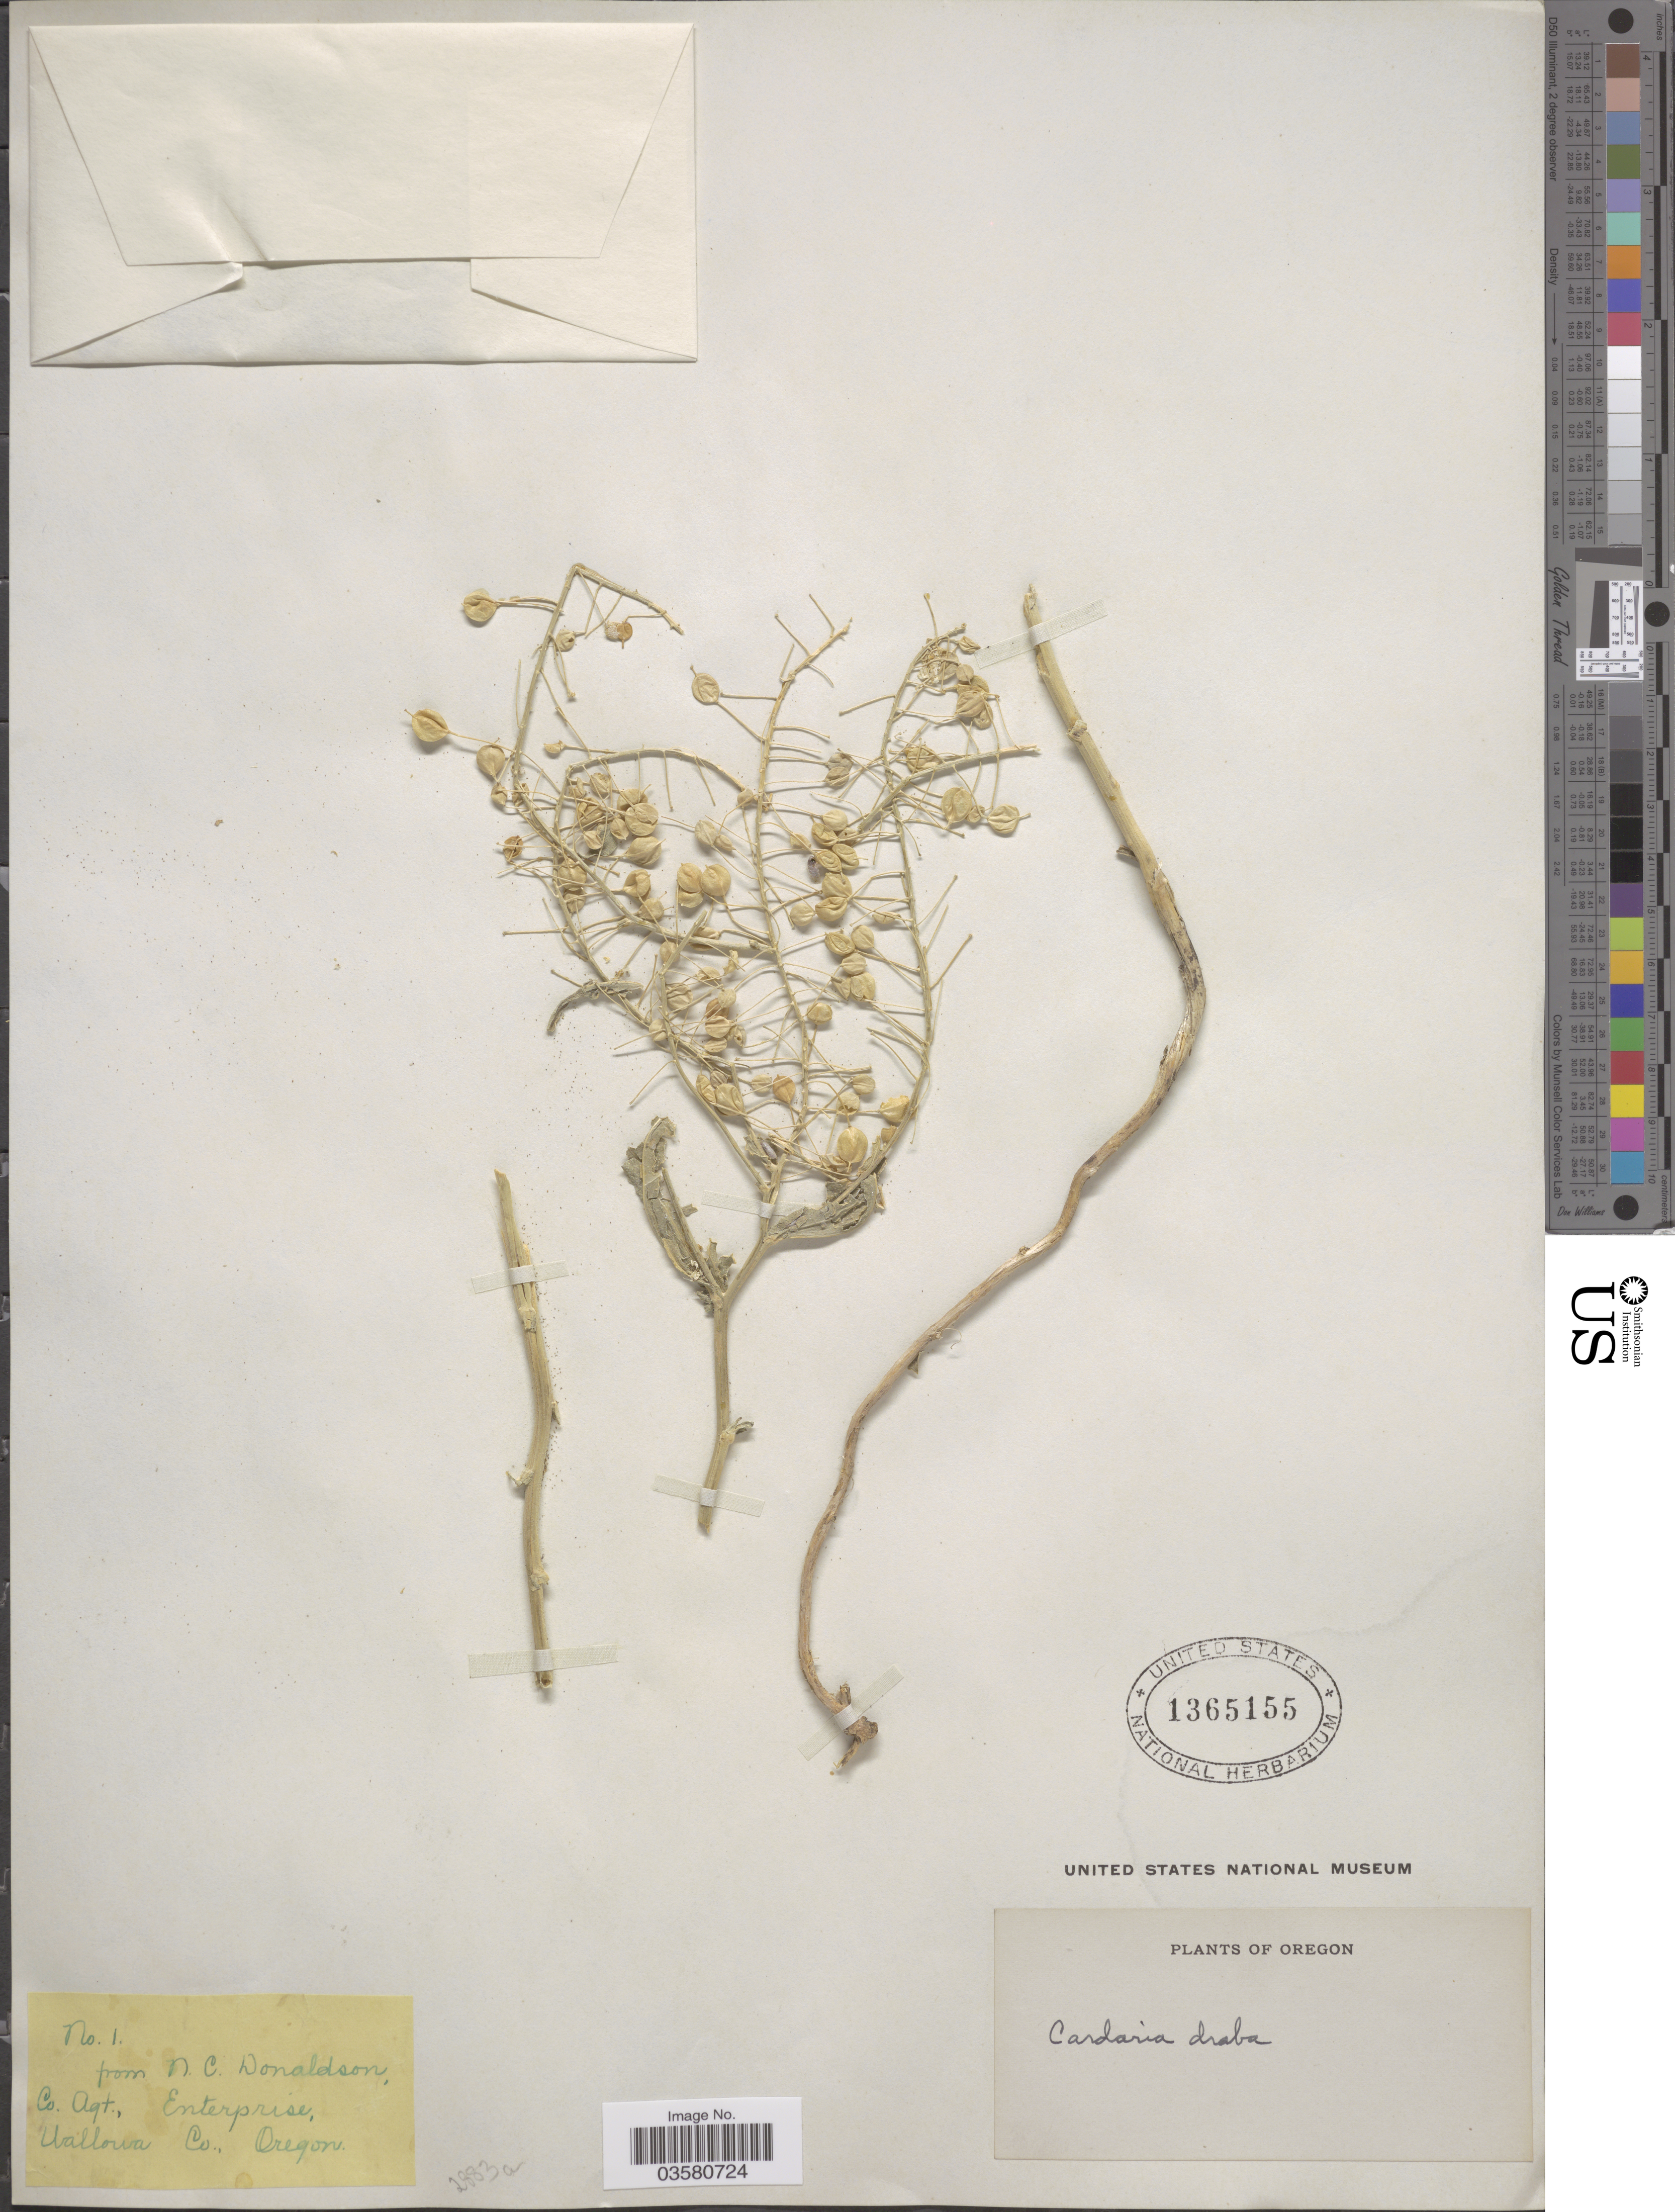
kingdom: Plantae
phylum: Tracheophyta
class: Magnoliopsida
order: Brassicales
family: Brassicaceae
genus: Lepidium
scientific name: Lepidium chalepense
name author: L.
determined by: Al-Shehbaz, I. A., (MO), Missouri Botanical Garden (UNITED STATES)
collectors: N. Donaldson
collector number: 1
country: United States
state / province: Oregon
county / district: Wallowa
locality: Co. Agt., Enterprise, Wallowa Co.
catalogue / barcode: US 1365155